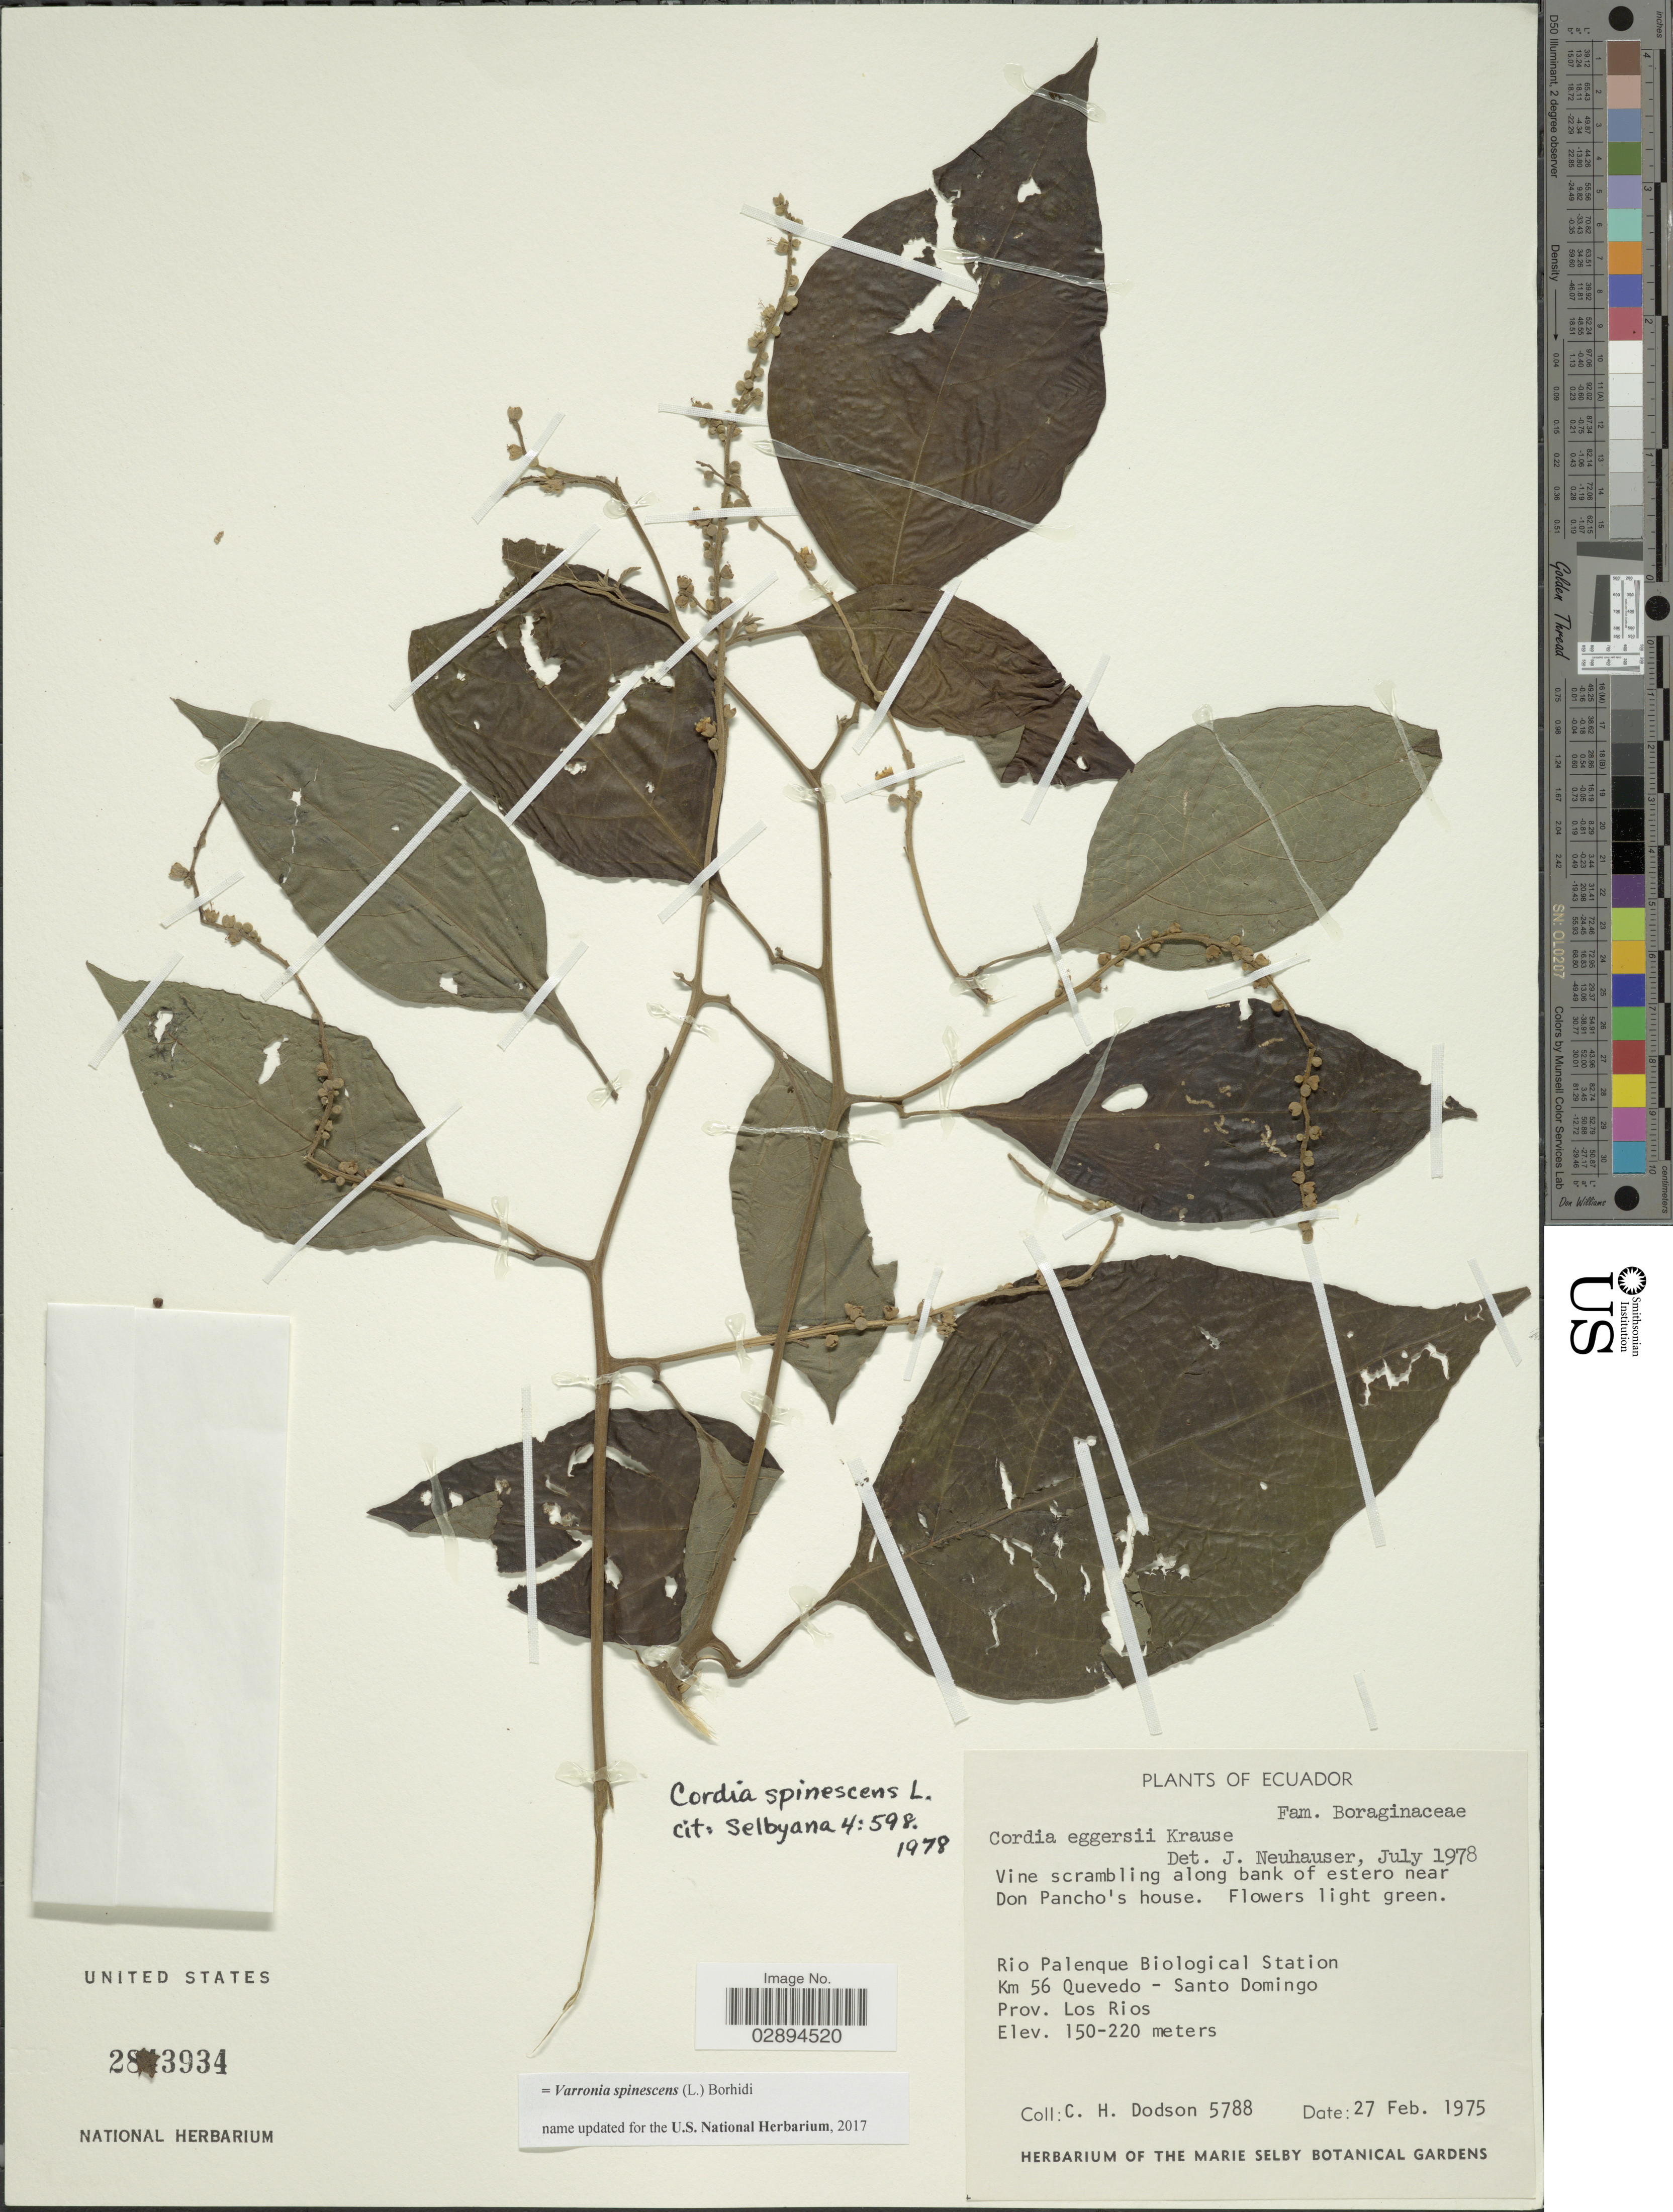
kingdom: Plantae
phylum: Tracheophyta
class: Magnoliopsida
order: Boraginales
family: Cordiaceae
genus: Varronia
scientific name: Varronia spinescens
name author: (L.) Borhidi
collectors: C. H. Dodson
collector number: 5788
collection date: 1975-02-27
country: Ecuador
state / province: Los Ríos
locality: Rio Palenque Biological Station Km 56 Quevedo - Santo Domingo. Prov. Los Rios.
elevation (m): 150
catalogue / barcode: US 2843934